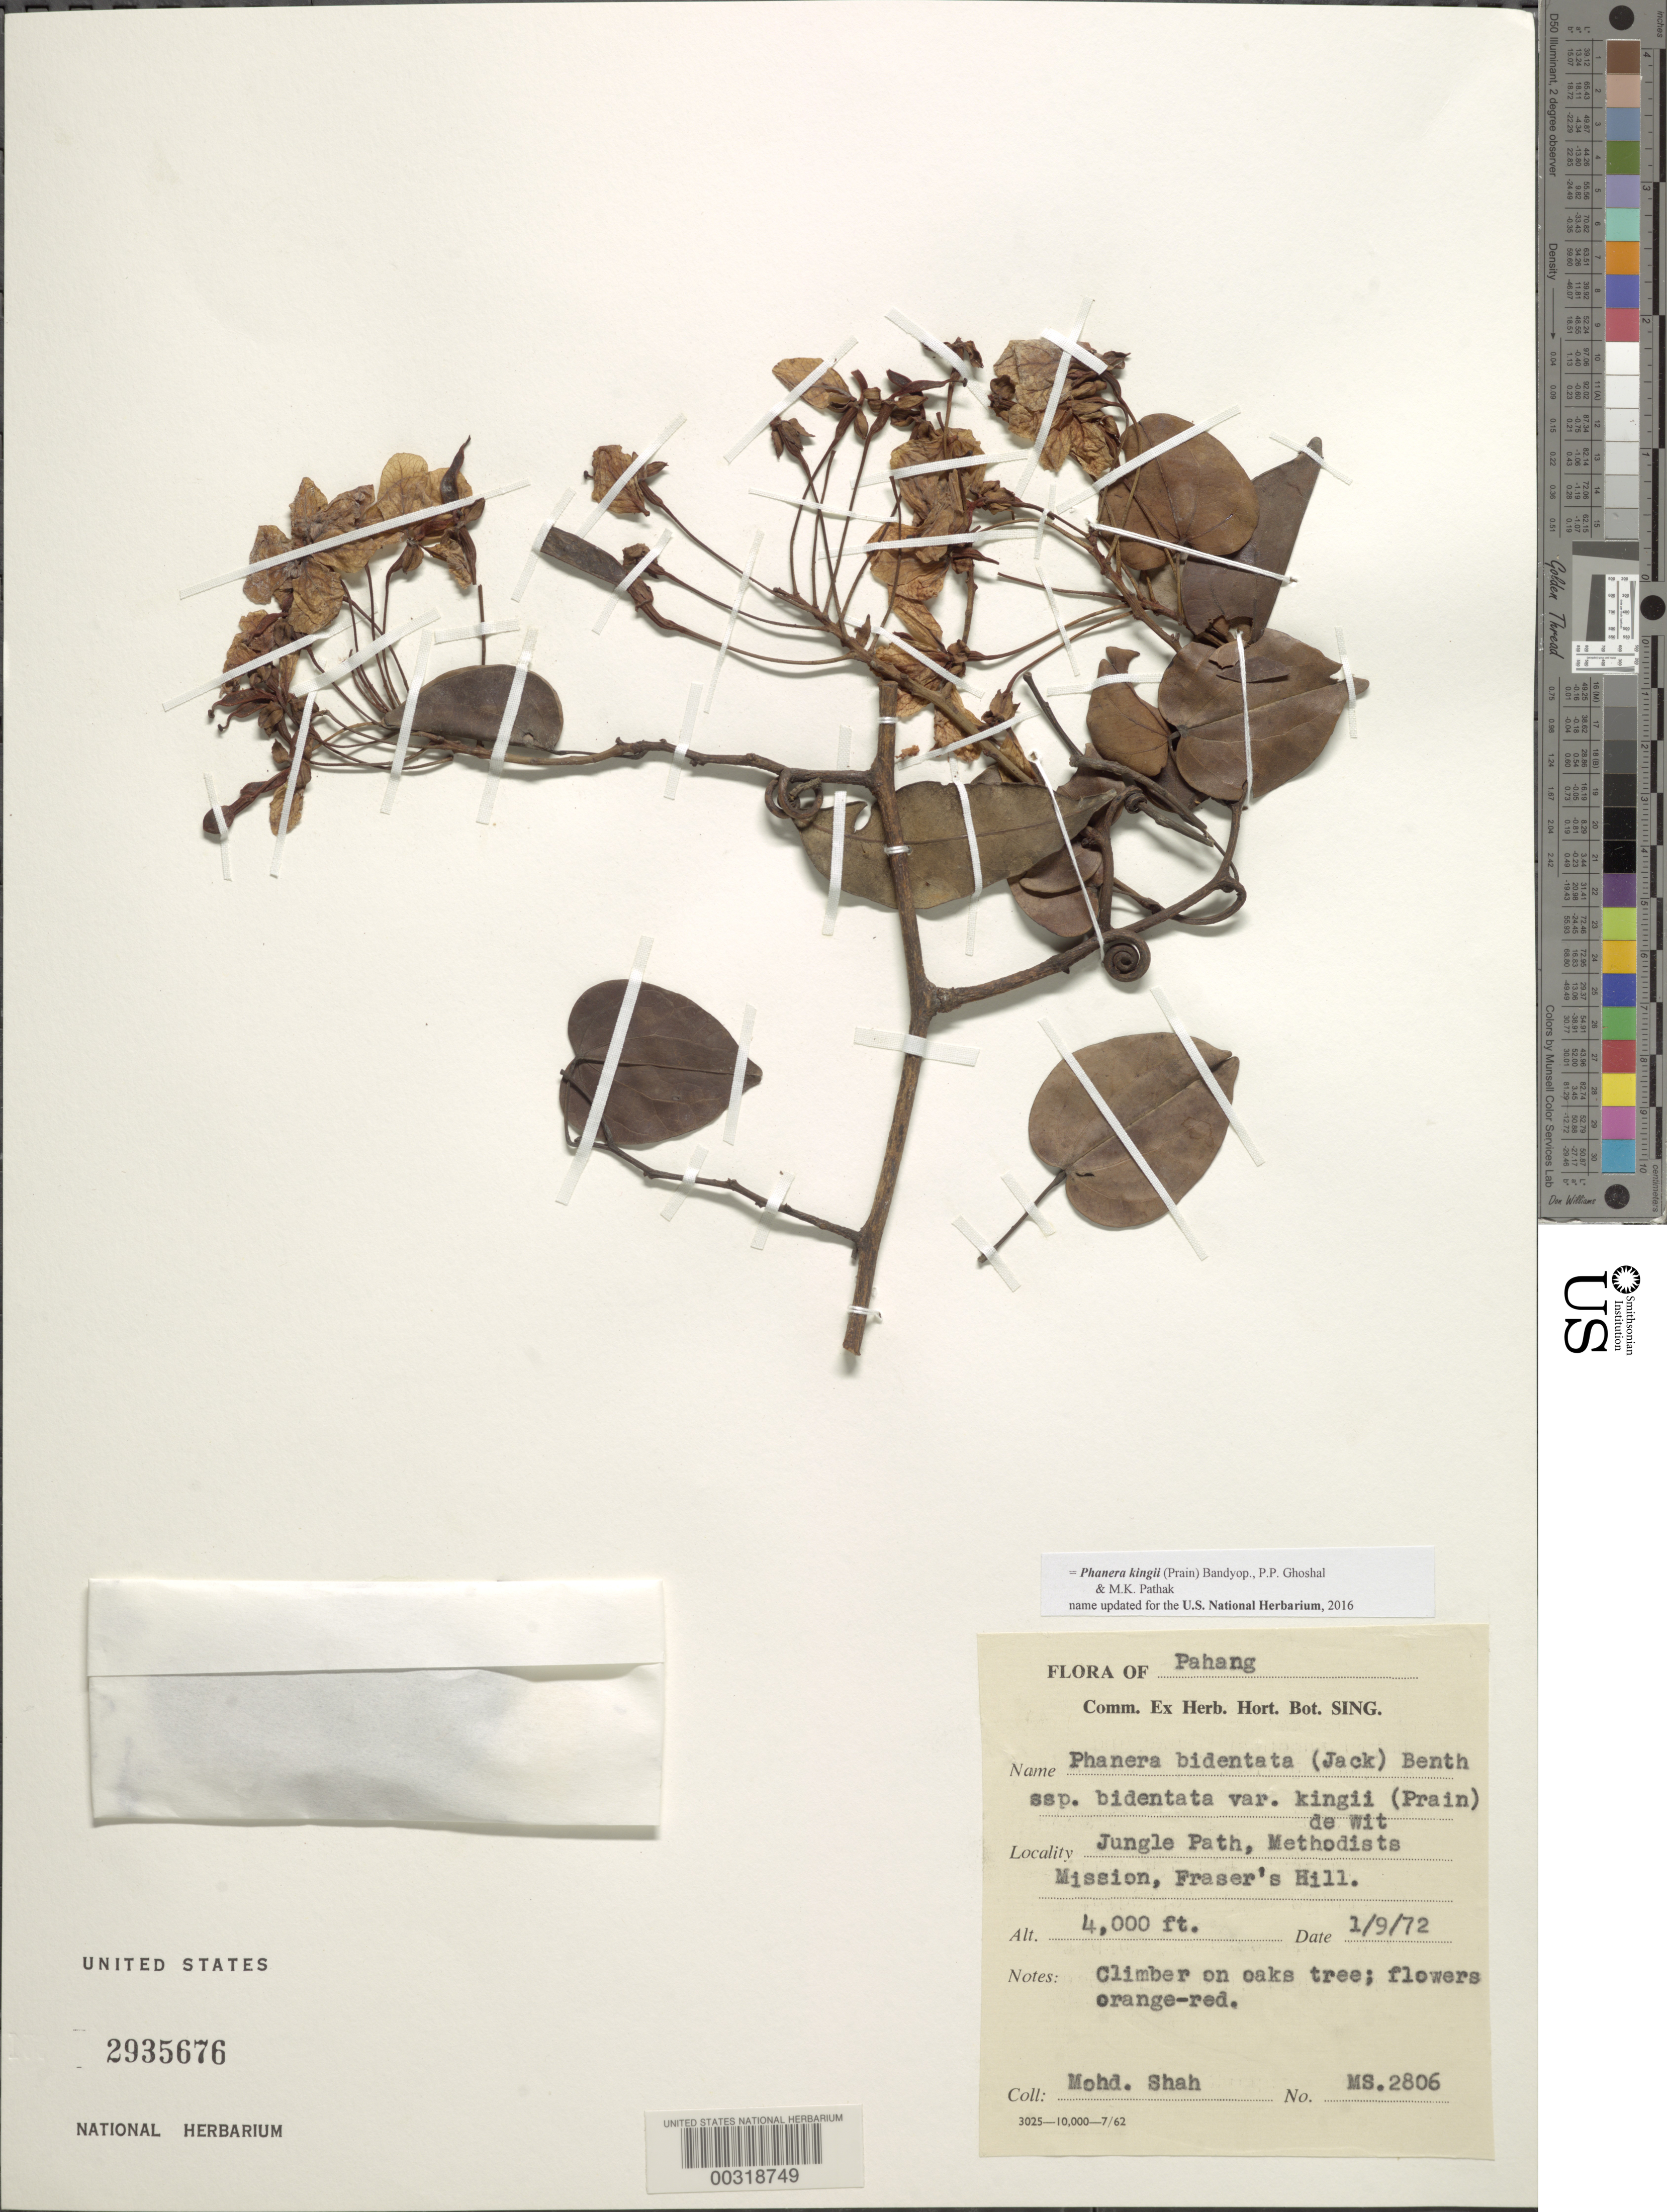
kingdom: Plantae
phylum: Tracheophyta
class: Magnoliopsida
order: Fabales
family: Fabaceae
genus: Phanera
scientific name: Phanera kingii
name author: (Prain ex King) Bandyop. et al.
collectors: M. Shah & A. J. Faden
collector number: Ms.2806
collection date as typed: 01 Sep 1972 or 09 Jan 1972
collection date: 1972-01-09 or 1972-09-01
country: Malaysia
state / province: Pahang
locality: Jungle path, mehtodists mission, fraser's hill [Malay Peninsula]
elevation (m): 1219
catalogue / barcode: US 2935676